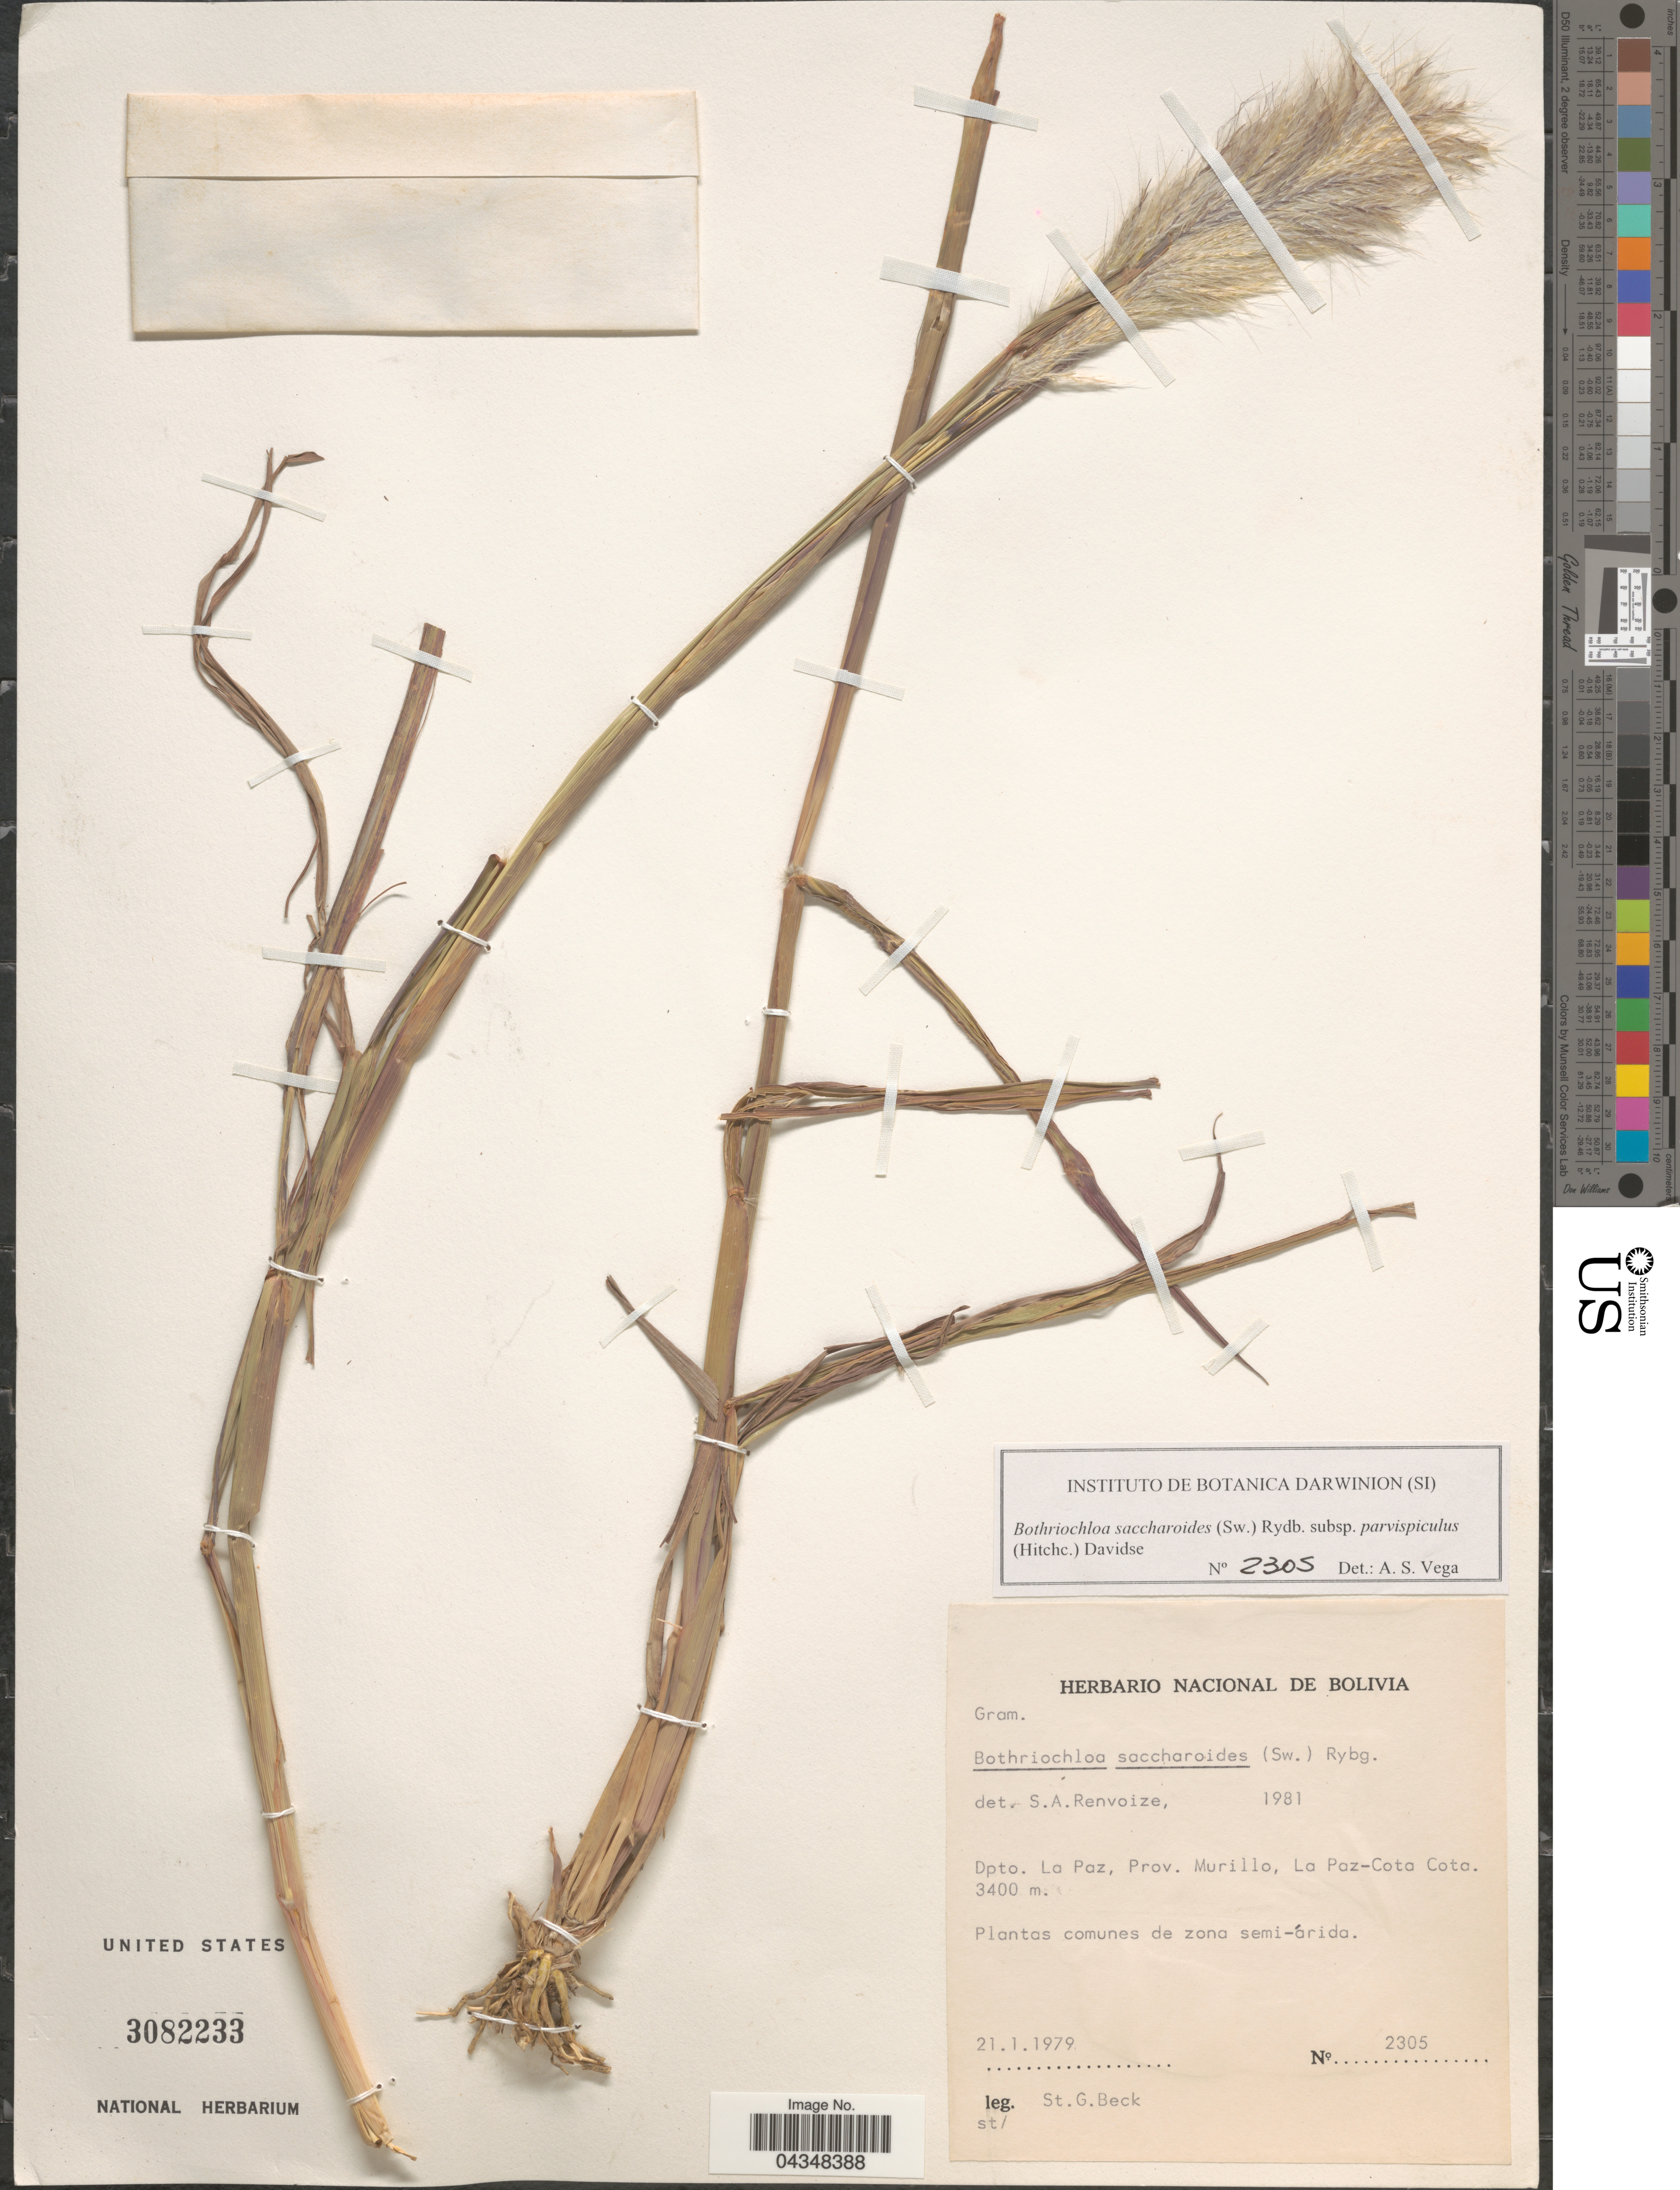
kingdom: Plantae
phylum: Tracheophyta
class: Liliopsida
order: Poales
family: Poaceae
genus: Bothriochloa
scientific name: Bothriochloa saccharoides var. parvispicula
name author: (Hitchc.) Tovar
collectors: S. G. Beck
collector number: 2305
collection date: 1979-01-21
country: Bolivia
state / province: La Paz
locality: Dpto. La Paz, Prov. Murillo, La Paz-Cota Cota.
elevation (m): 3400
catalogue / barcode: US 3082233